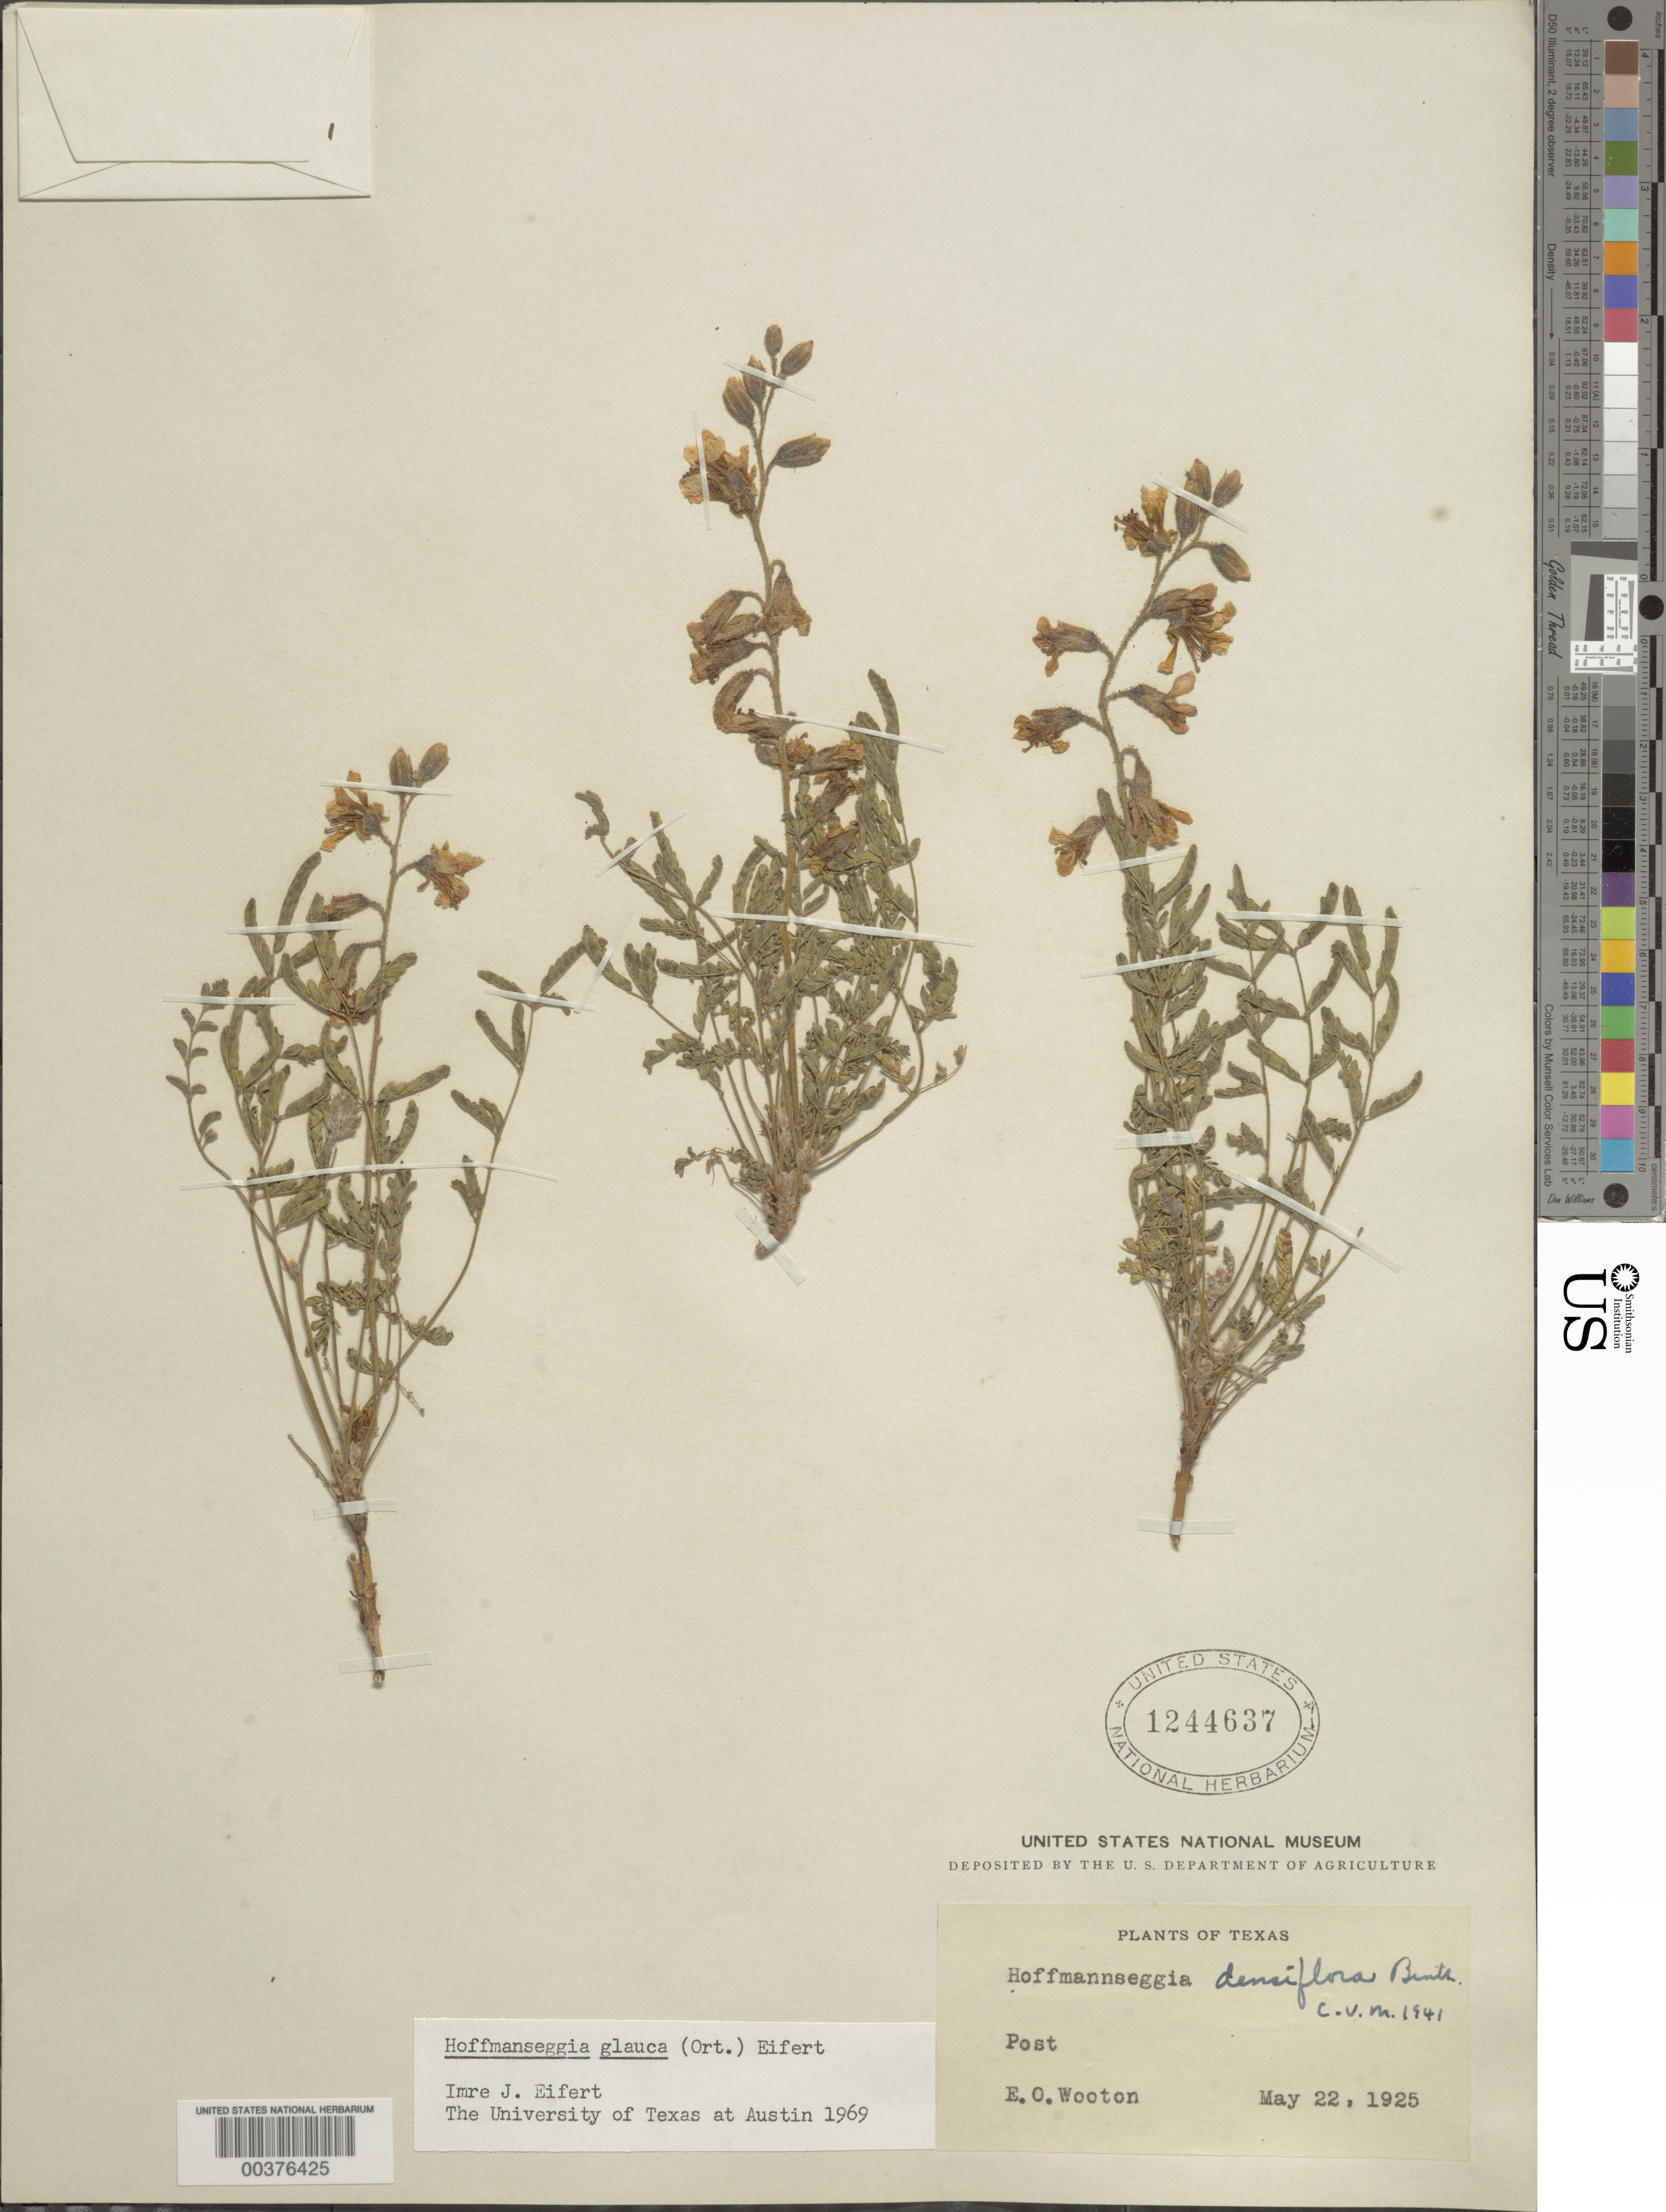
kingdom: Plantae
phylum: Tracheophyta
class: Magnoliopsida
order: Fabales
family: Fabaceae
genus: Hoffmannseggia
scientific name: Hoffmannseggia glauca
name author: (Ortega) Eifert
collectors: E. O. Wooton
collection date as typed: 22 May 1925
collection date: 1925-05-22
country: United States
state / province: Texas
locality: Post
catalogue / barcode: US 1244637